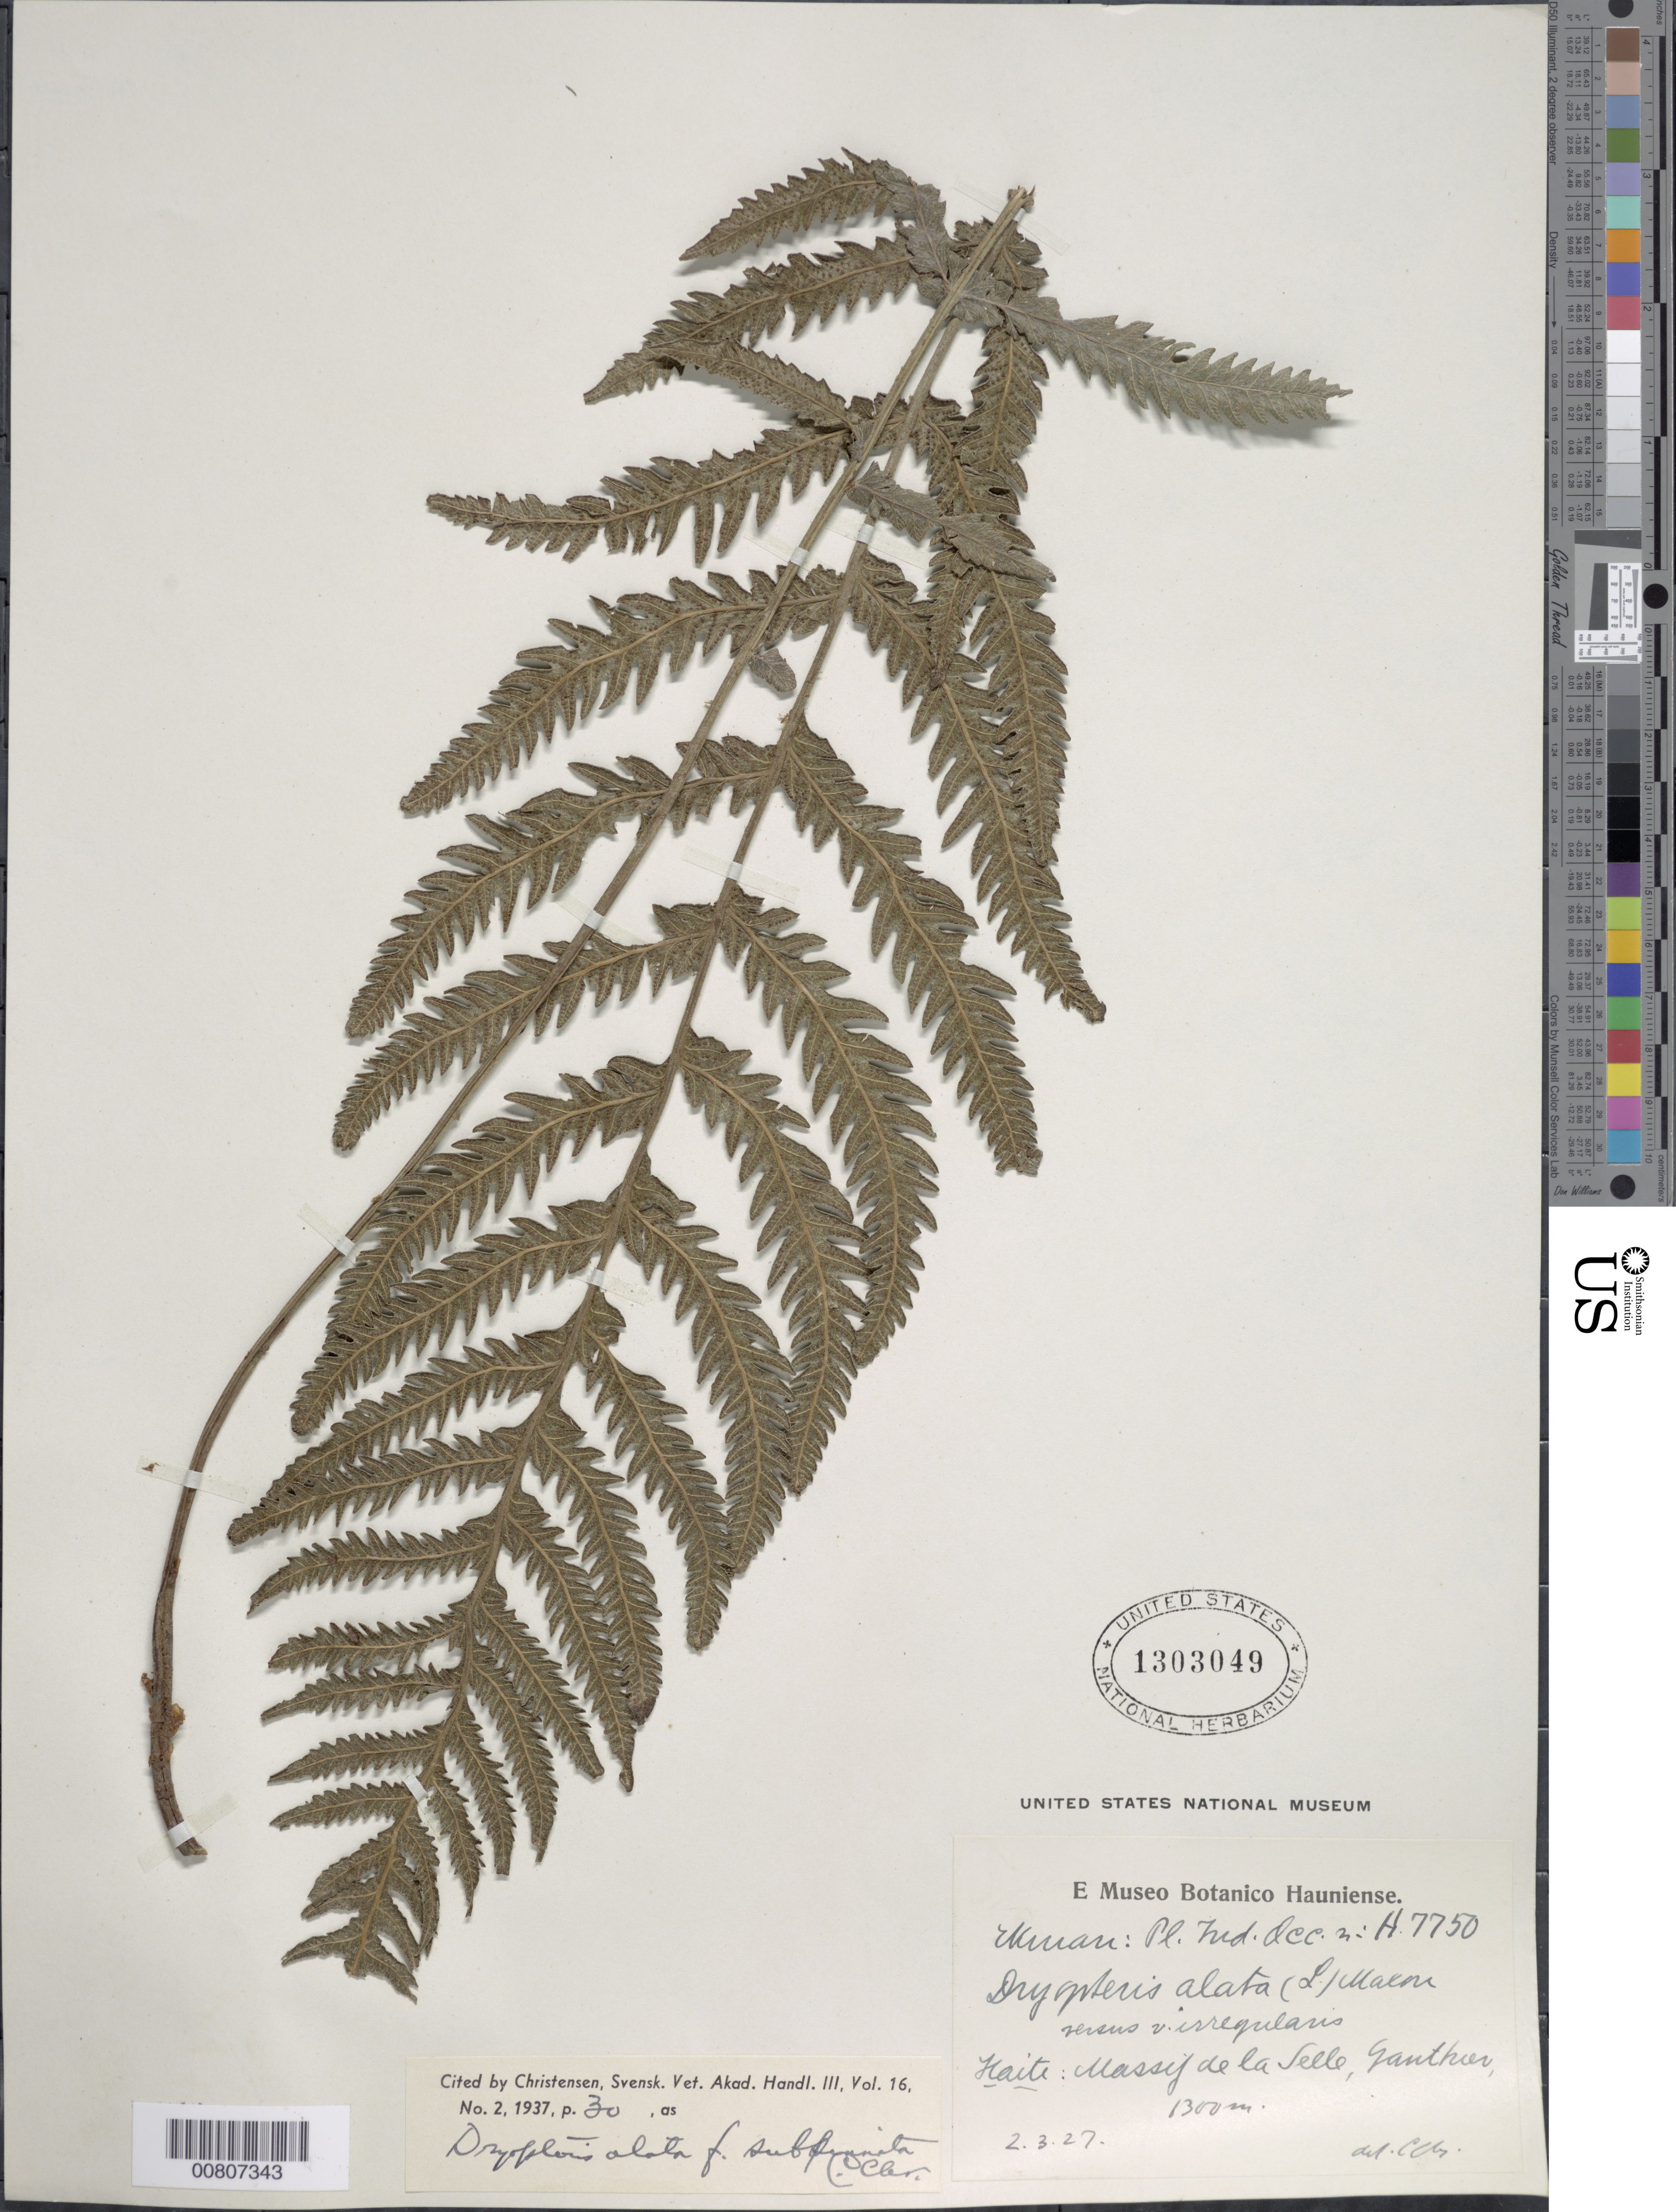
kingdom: Plantae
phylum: Tracheophyta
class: Polypodiopsida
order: Polypodiales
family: Thelypteridaceae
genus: Goniopteris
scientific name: Goniopteris alata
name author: (L.) Ching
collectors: E. L. Ekman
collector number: H 7750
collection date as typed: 02 Mar 1927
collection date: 1927-03-02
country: Haiti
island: Hispaniola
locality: Massif de la Selle, Gauthier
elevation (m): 1300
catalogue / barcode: US 1303049